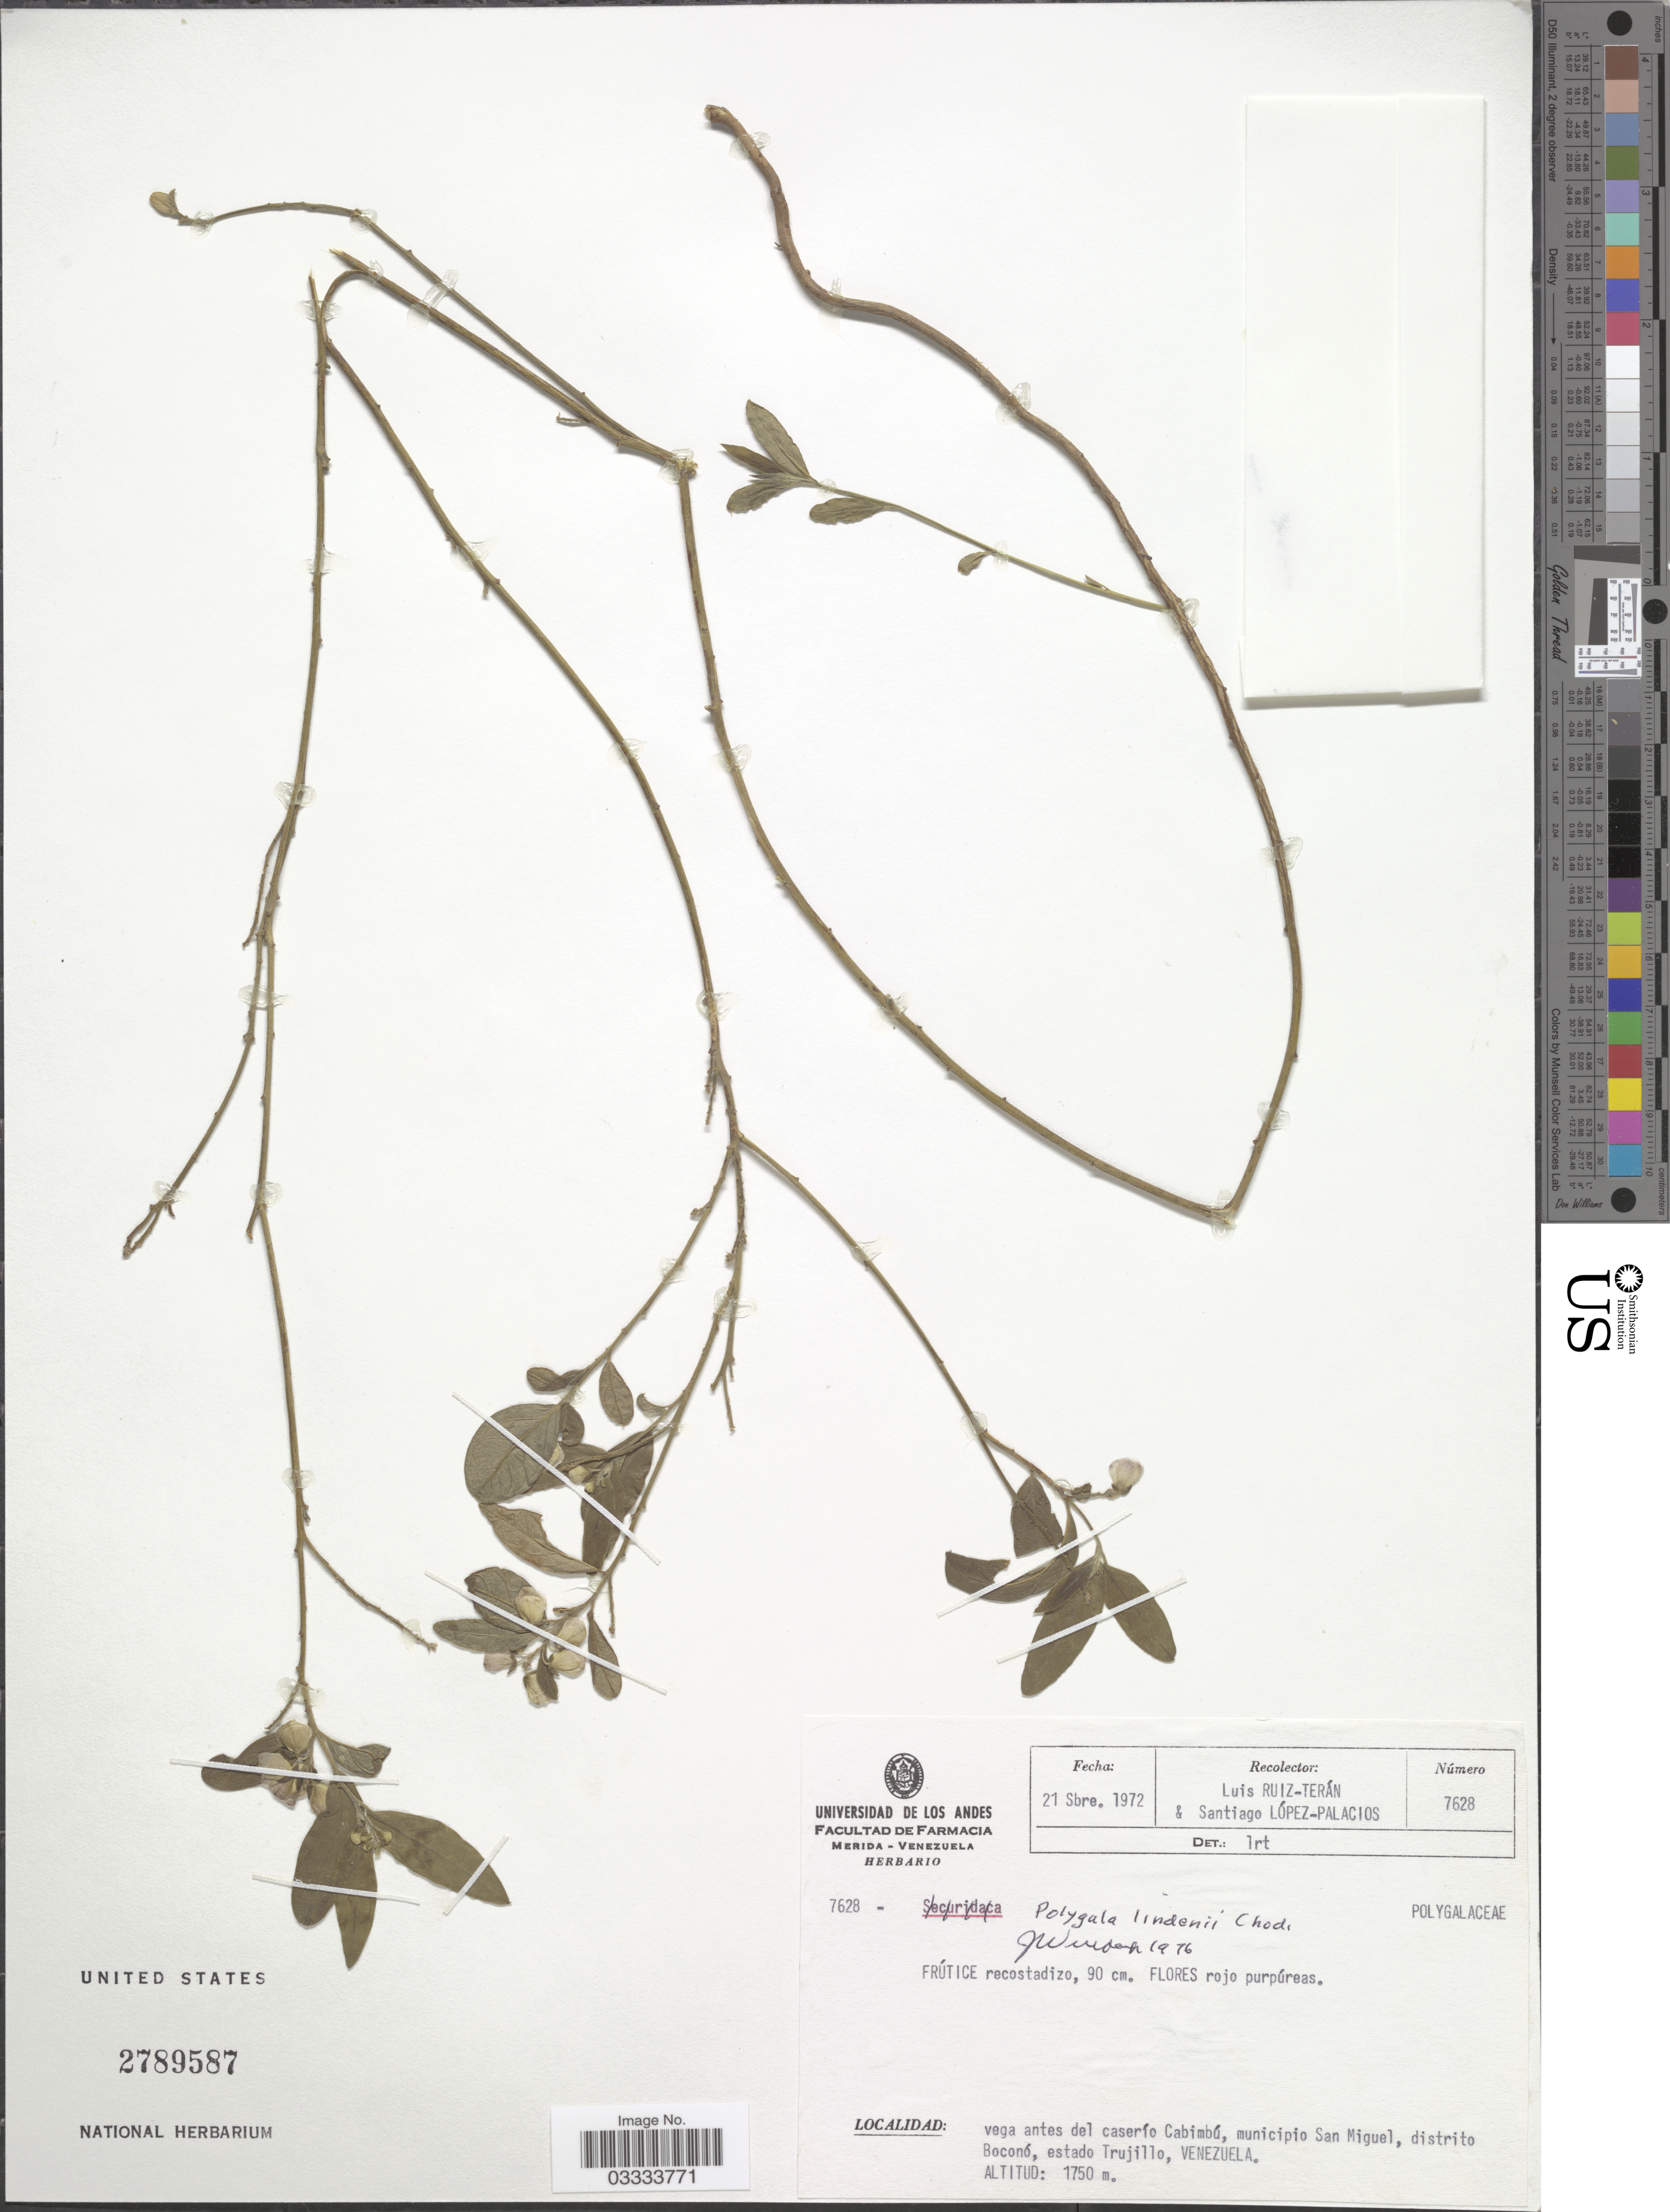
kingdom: Plantae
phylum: Tracheophyta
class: Magnoliopsida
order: Fabales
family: Polygalaceae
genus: Asemeia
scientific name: Asemeia monninoides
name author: (Kunth) J.F.B. Pastore & J.R. Abbott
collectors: L. E. Ruíz-Terán & S. López-Palacios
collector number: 7628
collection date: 1972-09-21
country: Venezuela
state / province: Trujillo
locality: Vega antes del caserío Cabimbú, municipio San Miguel, distrito Boconó.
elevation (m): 1750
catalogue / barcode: US 2789587